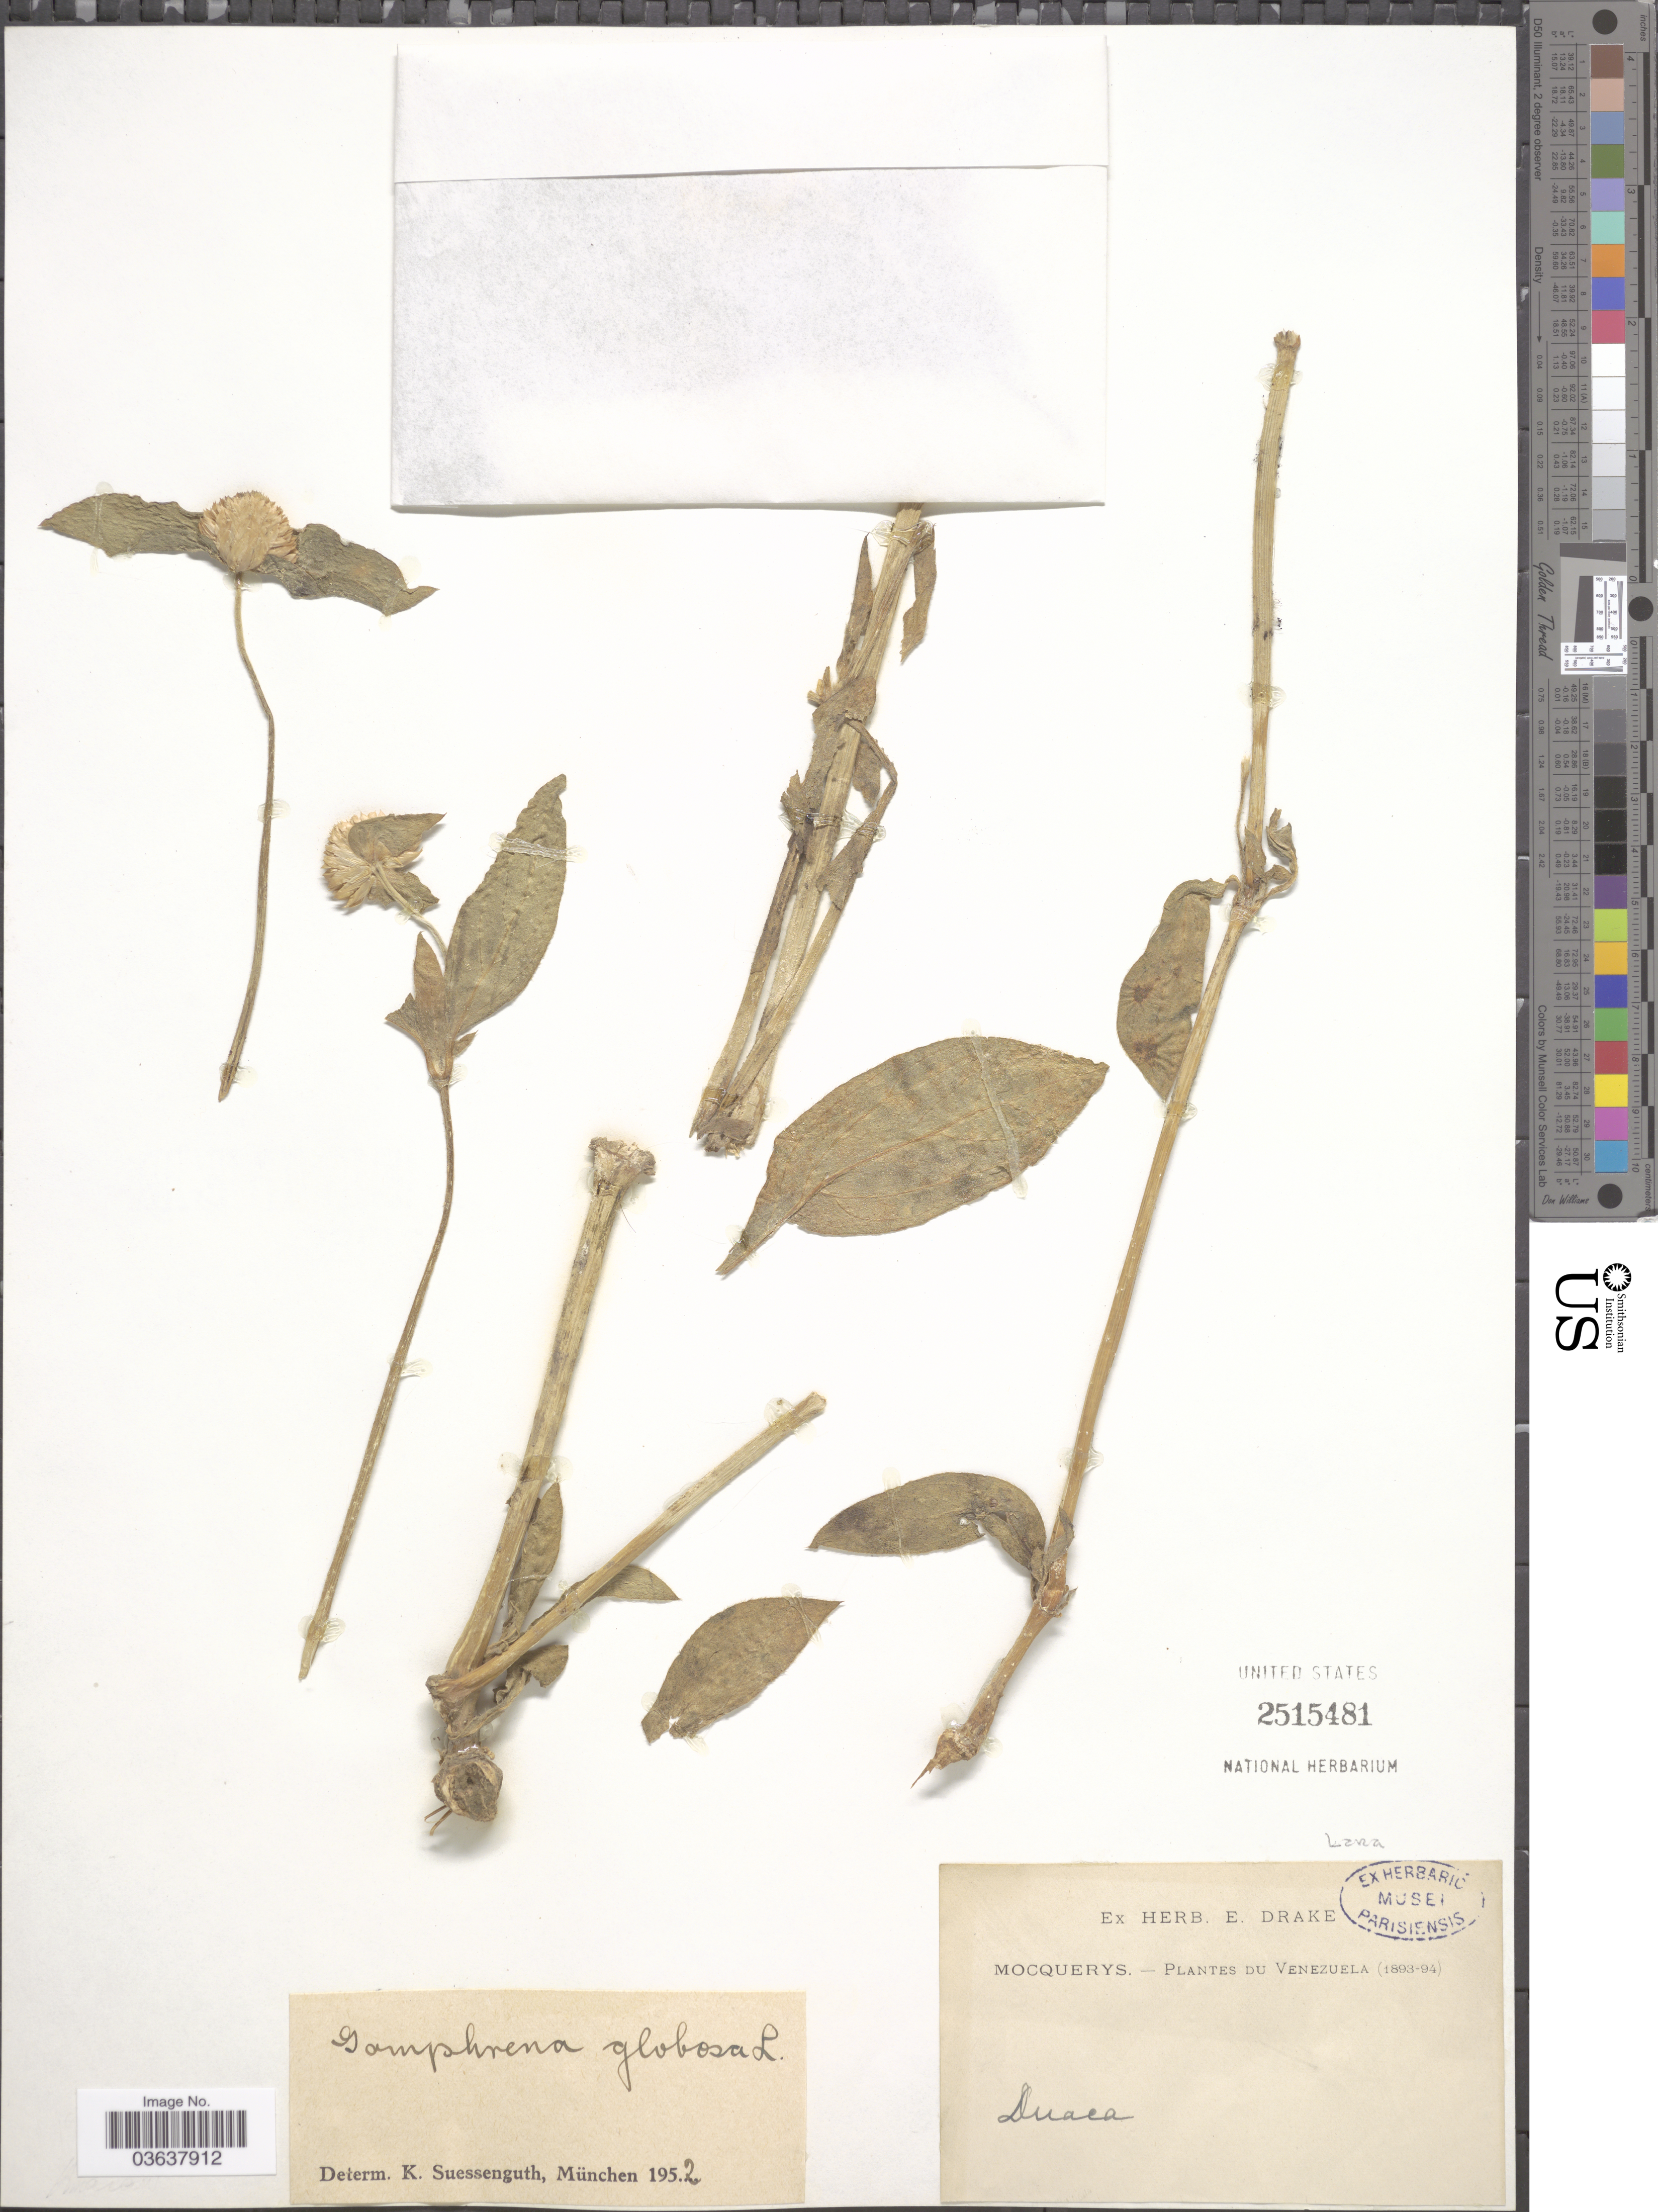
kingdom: Plantae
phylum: Tracheophyta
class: Magnoliopsida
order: Caryophyllales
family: Amaranthaceae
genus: Gomphrena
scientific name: Gomphrena globosa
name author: L.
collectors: A. Mocquerys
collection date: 1893/1894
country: Venezuela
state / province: Lara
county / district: Crespo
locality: Duaca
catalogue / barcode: US 2515481